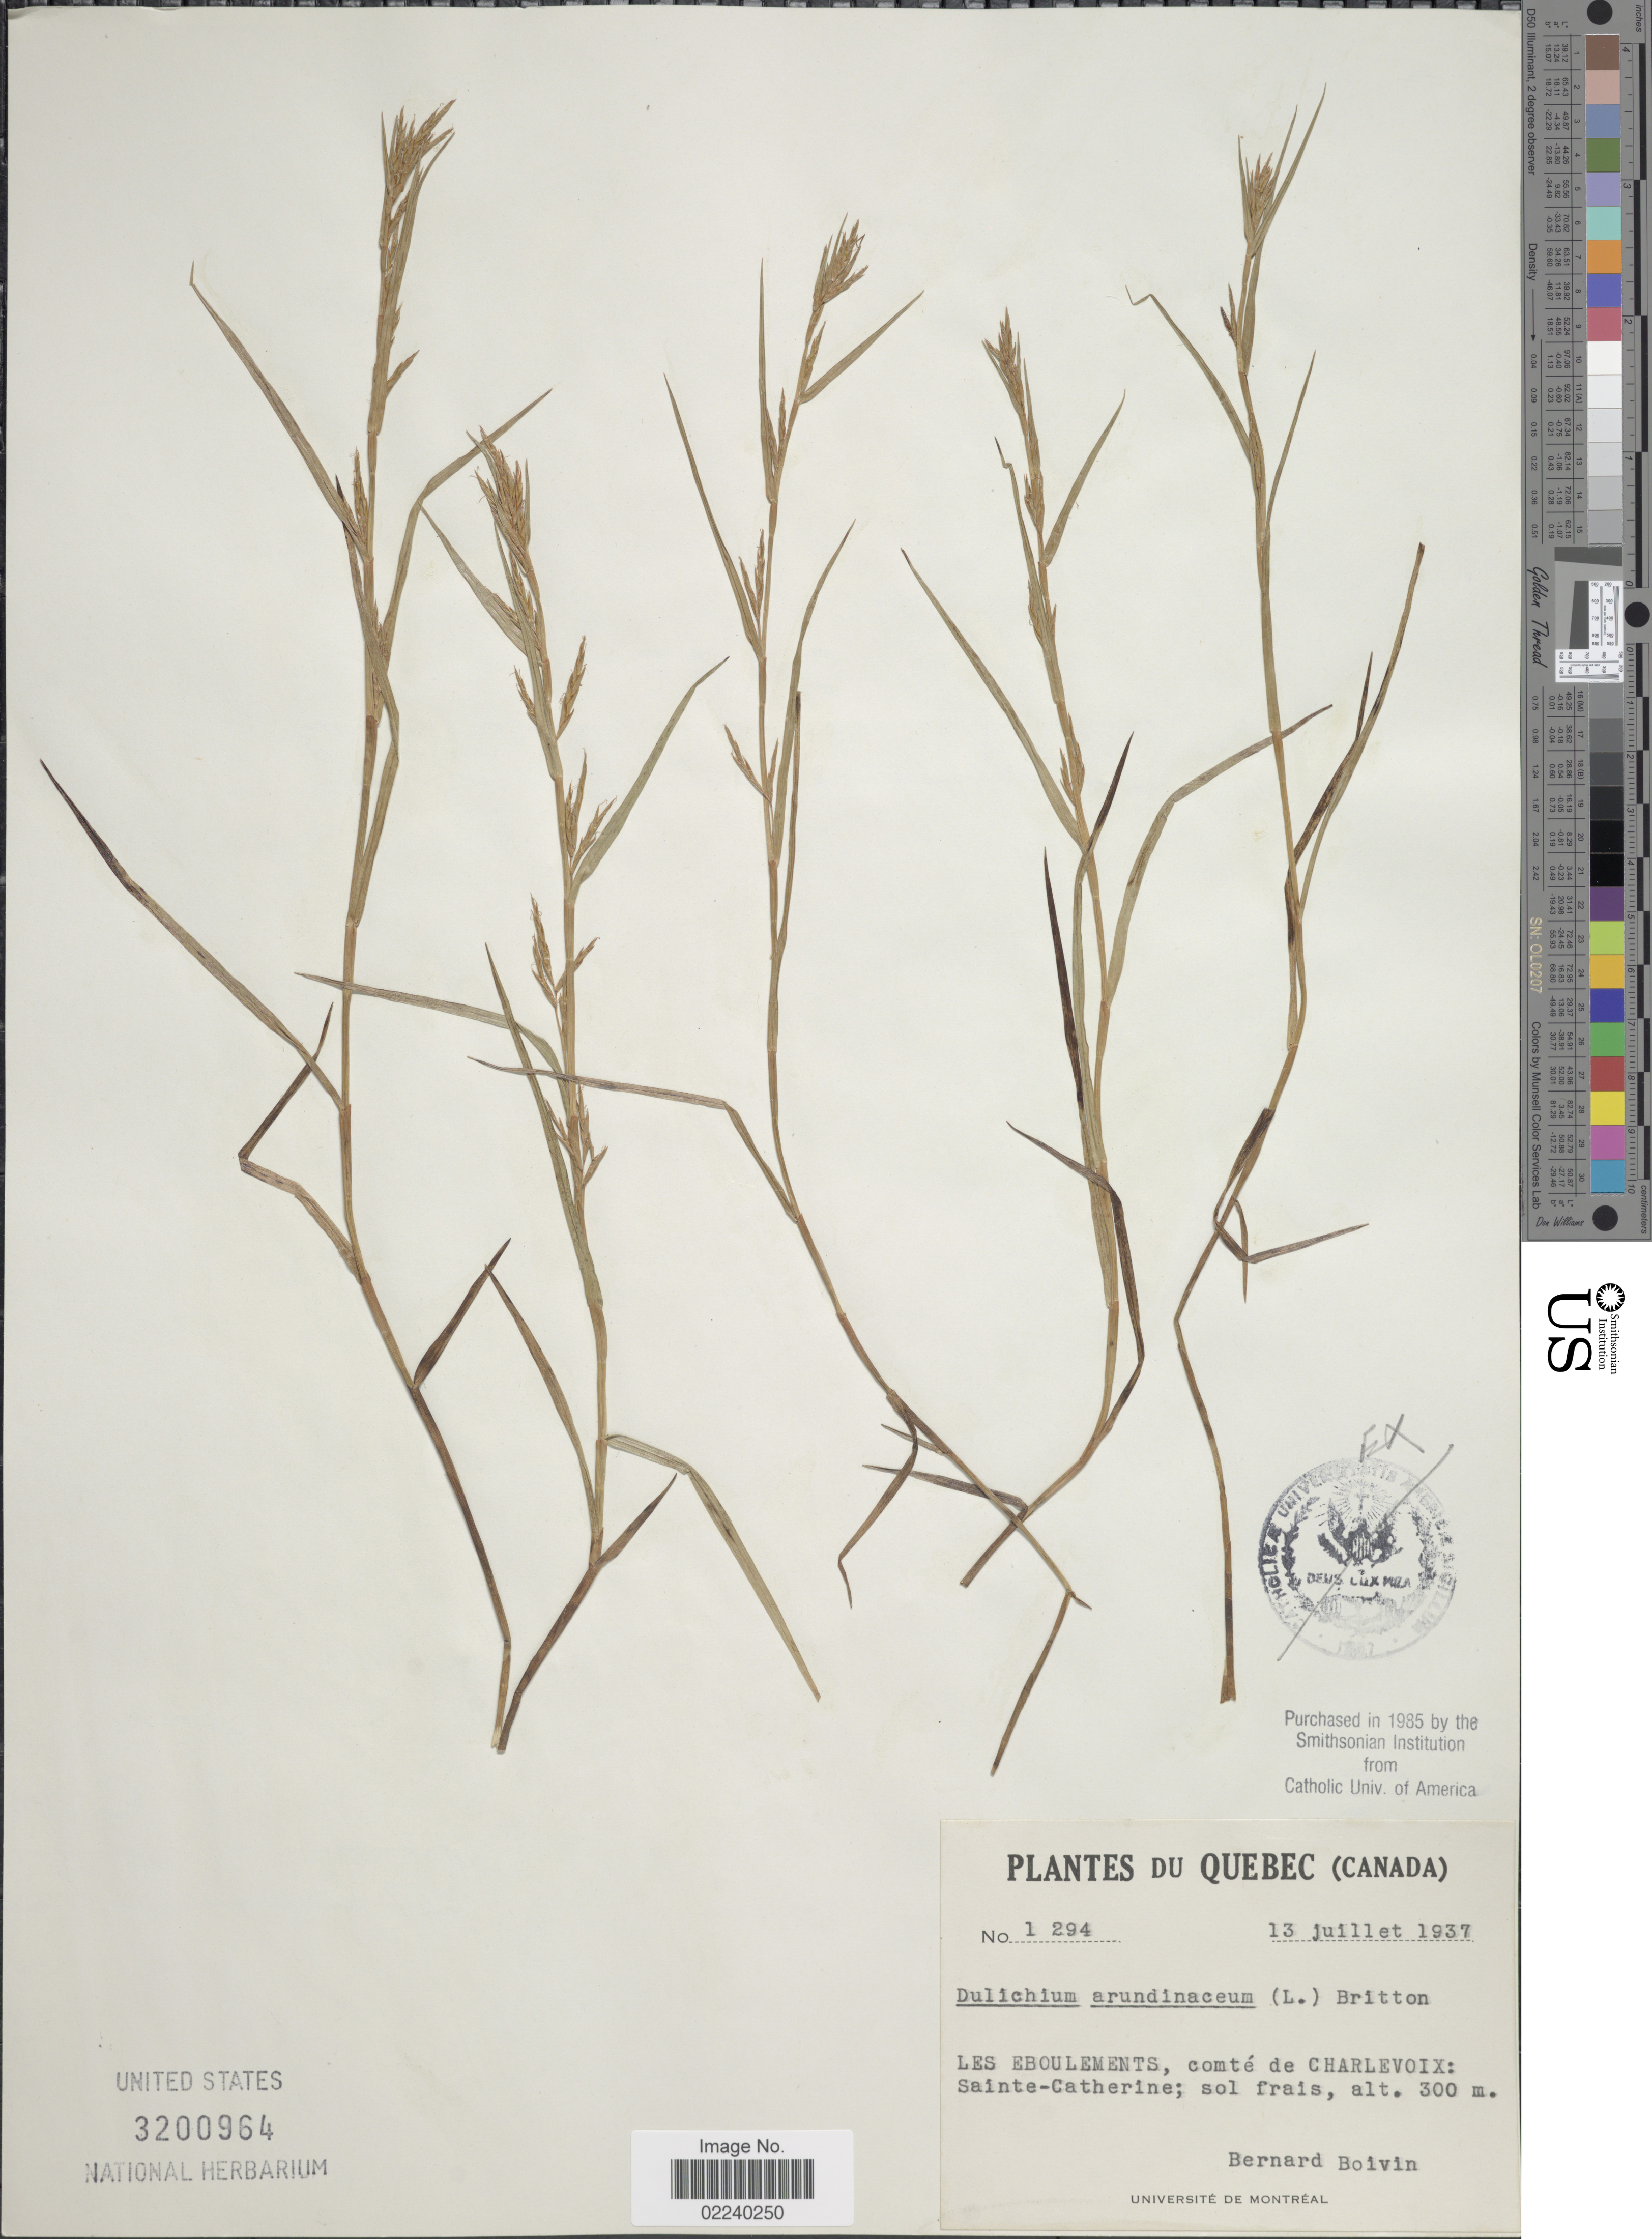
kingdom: Plantae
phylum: Tracheophyta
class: Liliopsida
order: Poales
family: Cyperaceae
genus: Dulichium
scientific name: Dulichium arundinaceum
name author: (L.) Britton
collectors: J. R. B. Boivin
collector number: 1294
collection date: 1937-07-13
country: Canada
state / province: Quebec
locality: Les Eboulements, comte de Charlevoix: Sainte-Catherine; sol frais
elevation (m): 300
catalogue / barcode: US 3200964